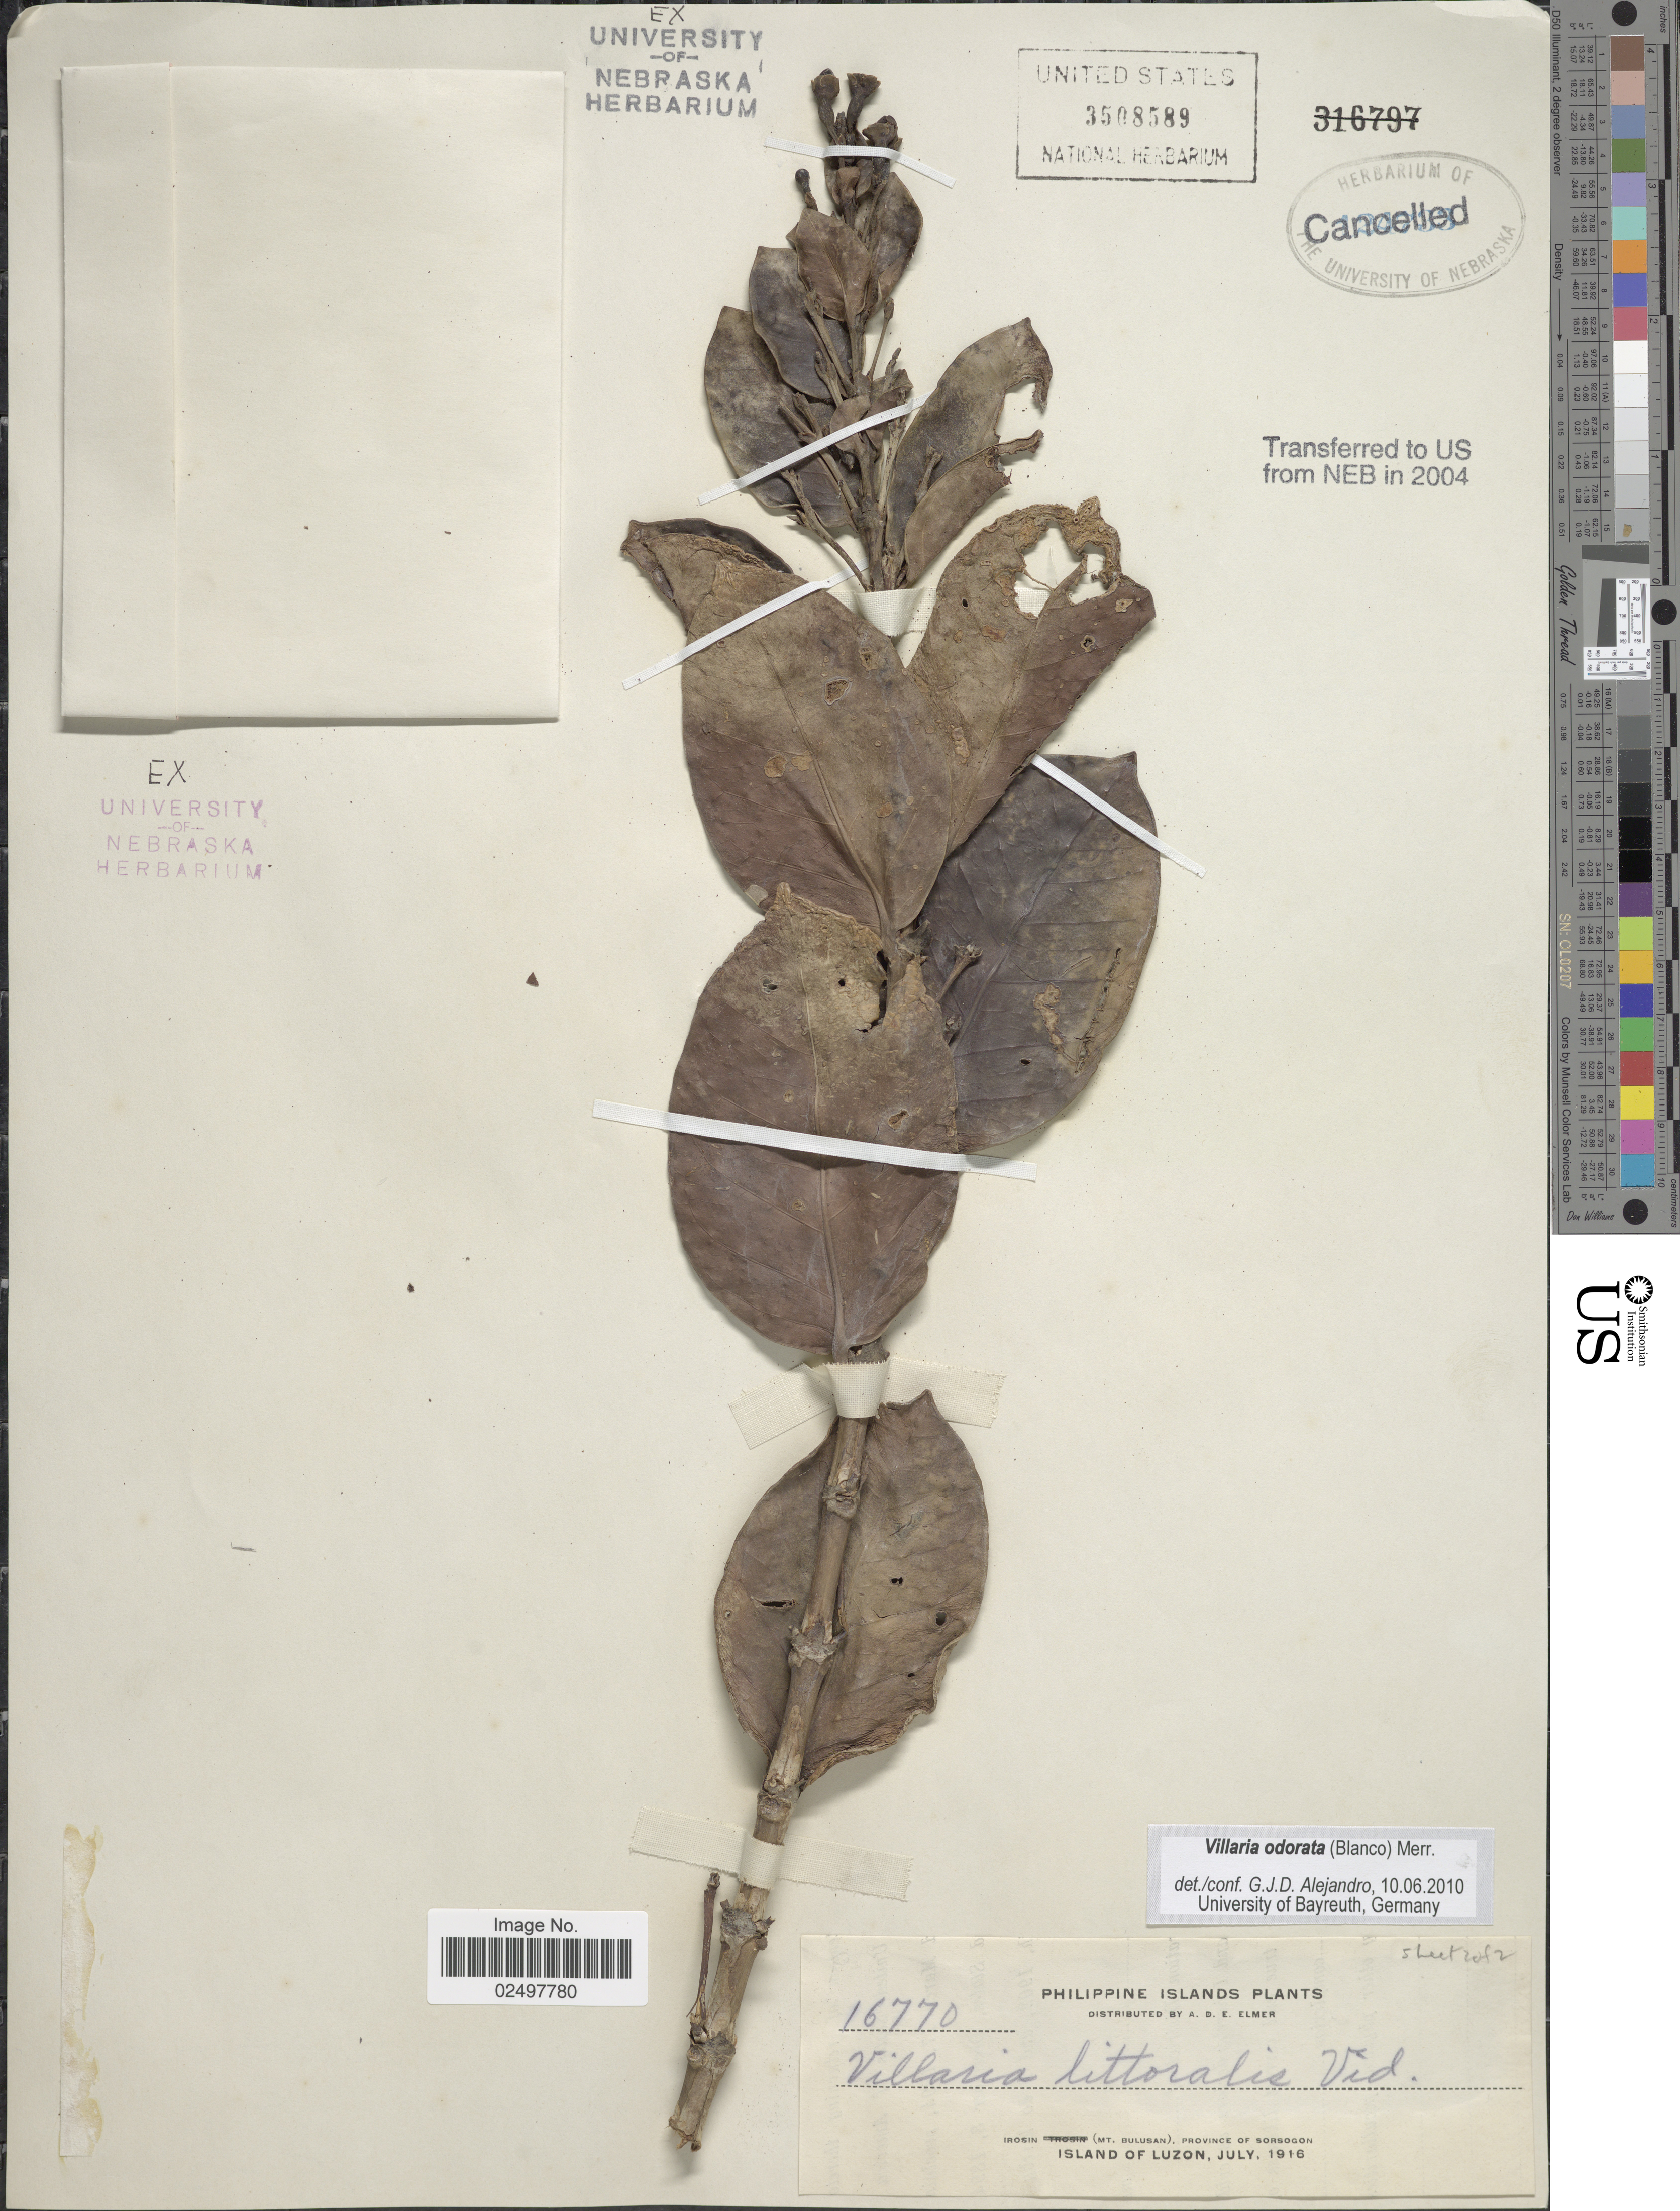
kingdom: Plantae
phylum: Tracheophyta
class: Magnoliopsida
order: Gentianales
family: Rubiaceae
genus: Villaria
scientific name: Villaria odorata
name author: (Blanco) Merr.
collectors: A. D. E. Elmer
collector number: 16770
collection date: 1916-07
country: Philippines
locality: Philippine Islands, Irosin (Mt. Bulusan), province of Sorsogon, Island of Luzon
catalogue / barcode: US 3508589